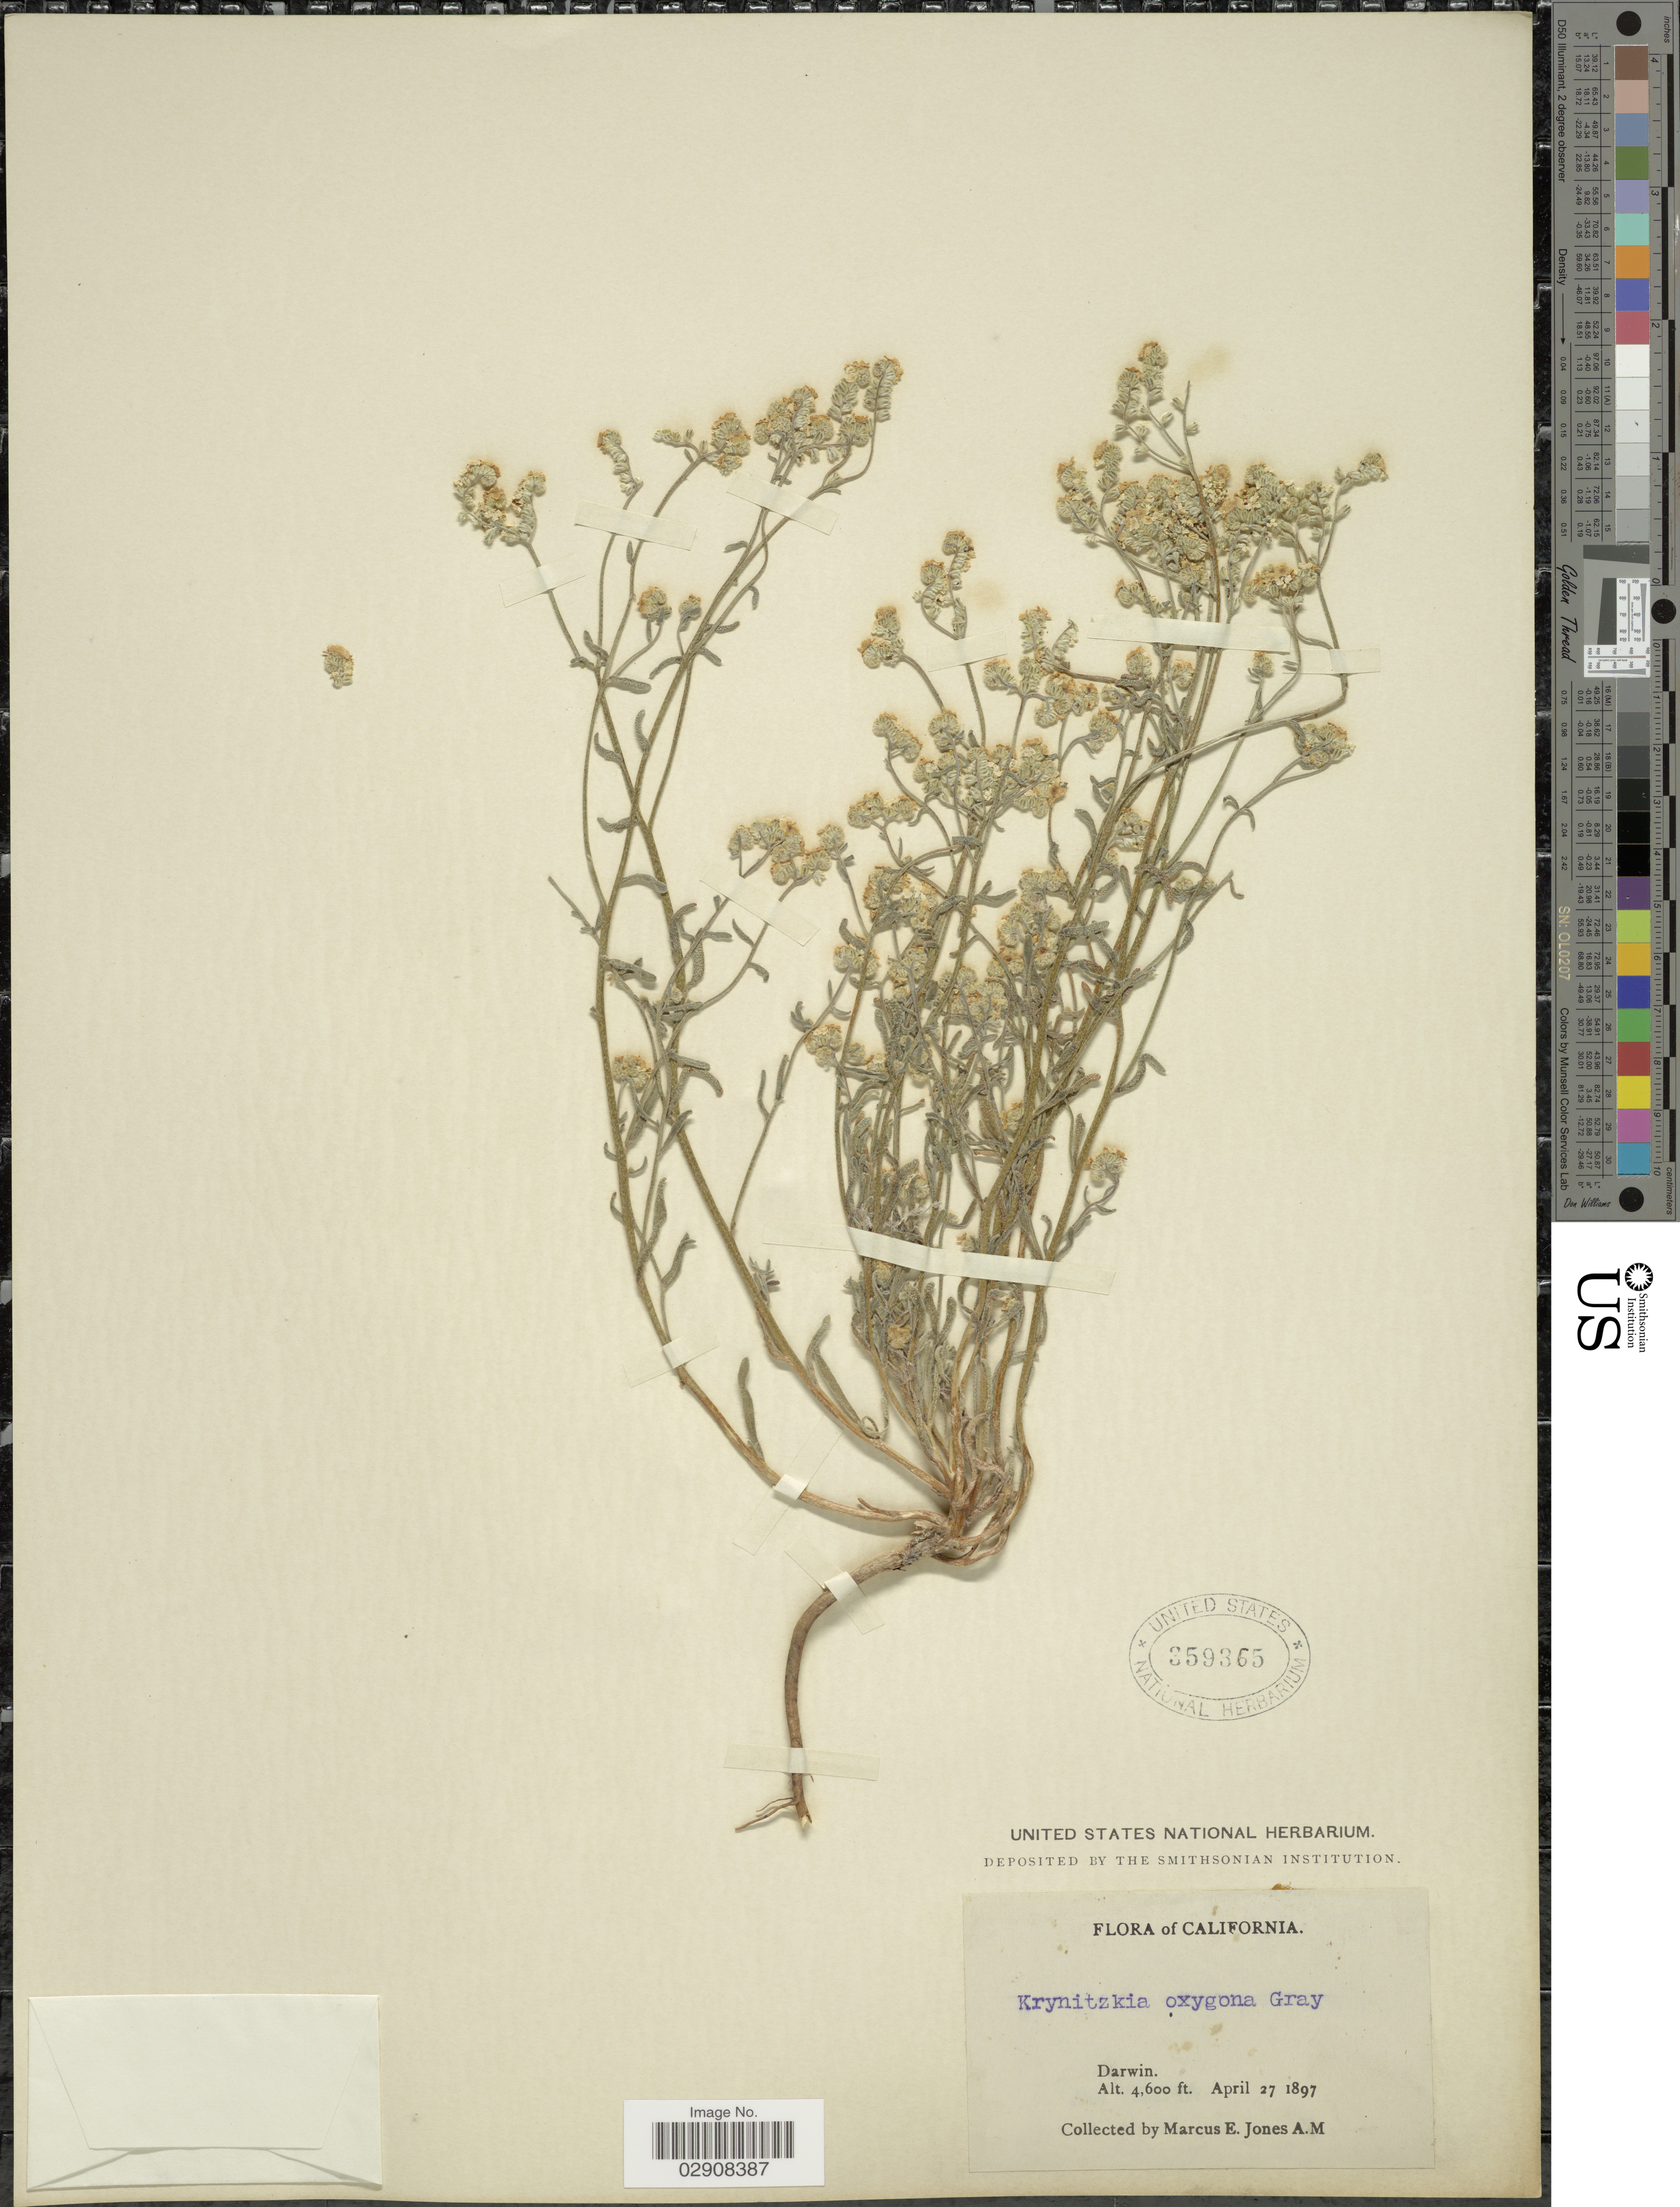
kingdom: Plantae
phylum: Tracheophyta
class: Magnoliopsida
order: Boraginales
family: Boraginaceae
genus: Cryptantha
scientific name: Cryptantha oxygona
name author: (A. Gray) S.W. Greene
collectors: M. E. Jones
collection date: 1897-04-27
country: United States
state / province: California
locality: Darwin.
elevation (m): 1402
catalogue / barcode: US 359365